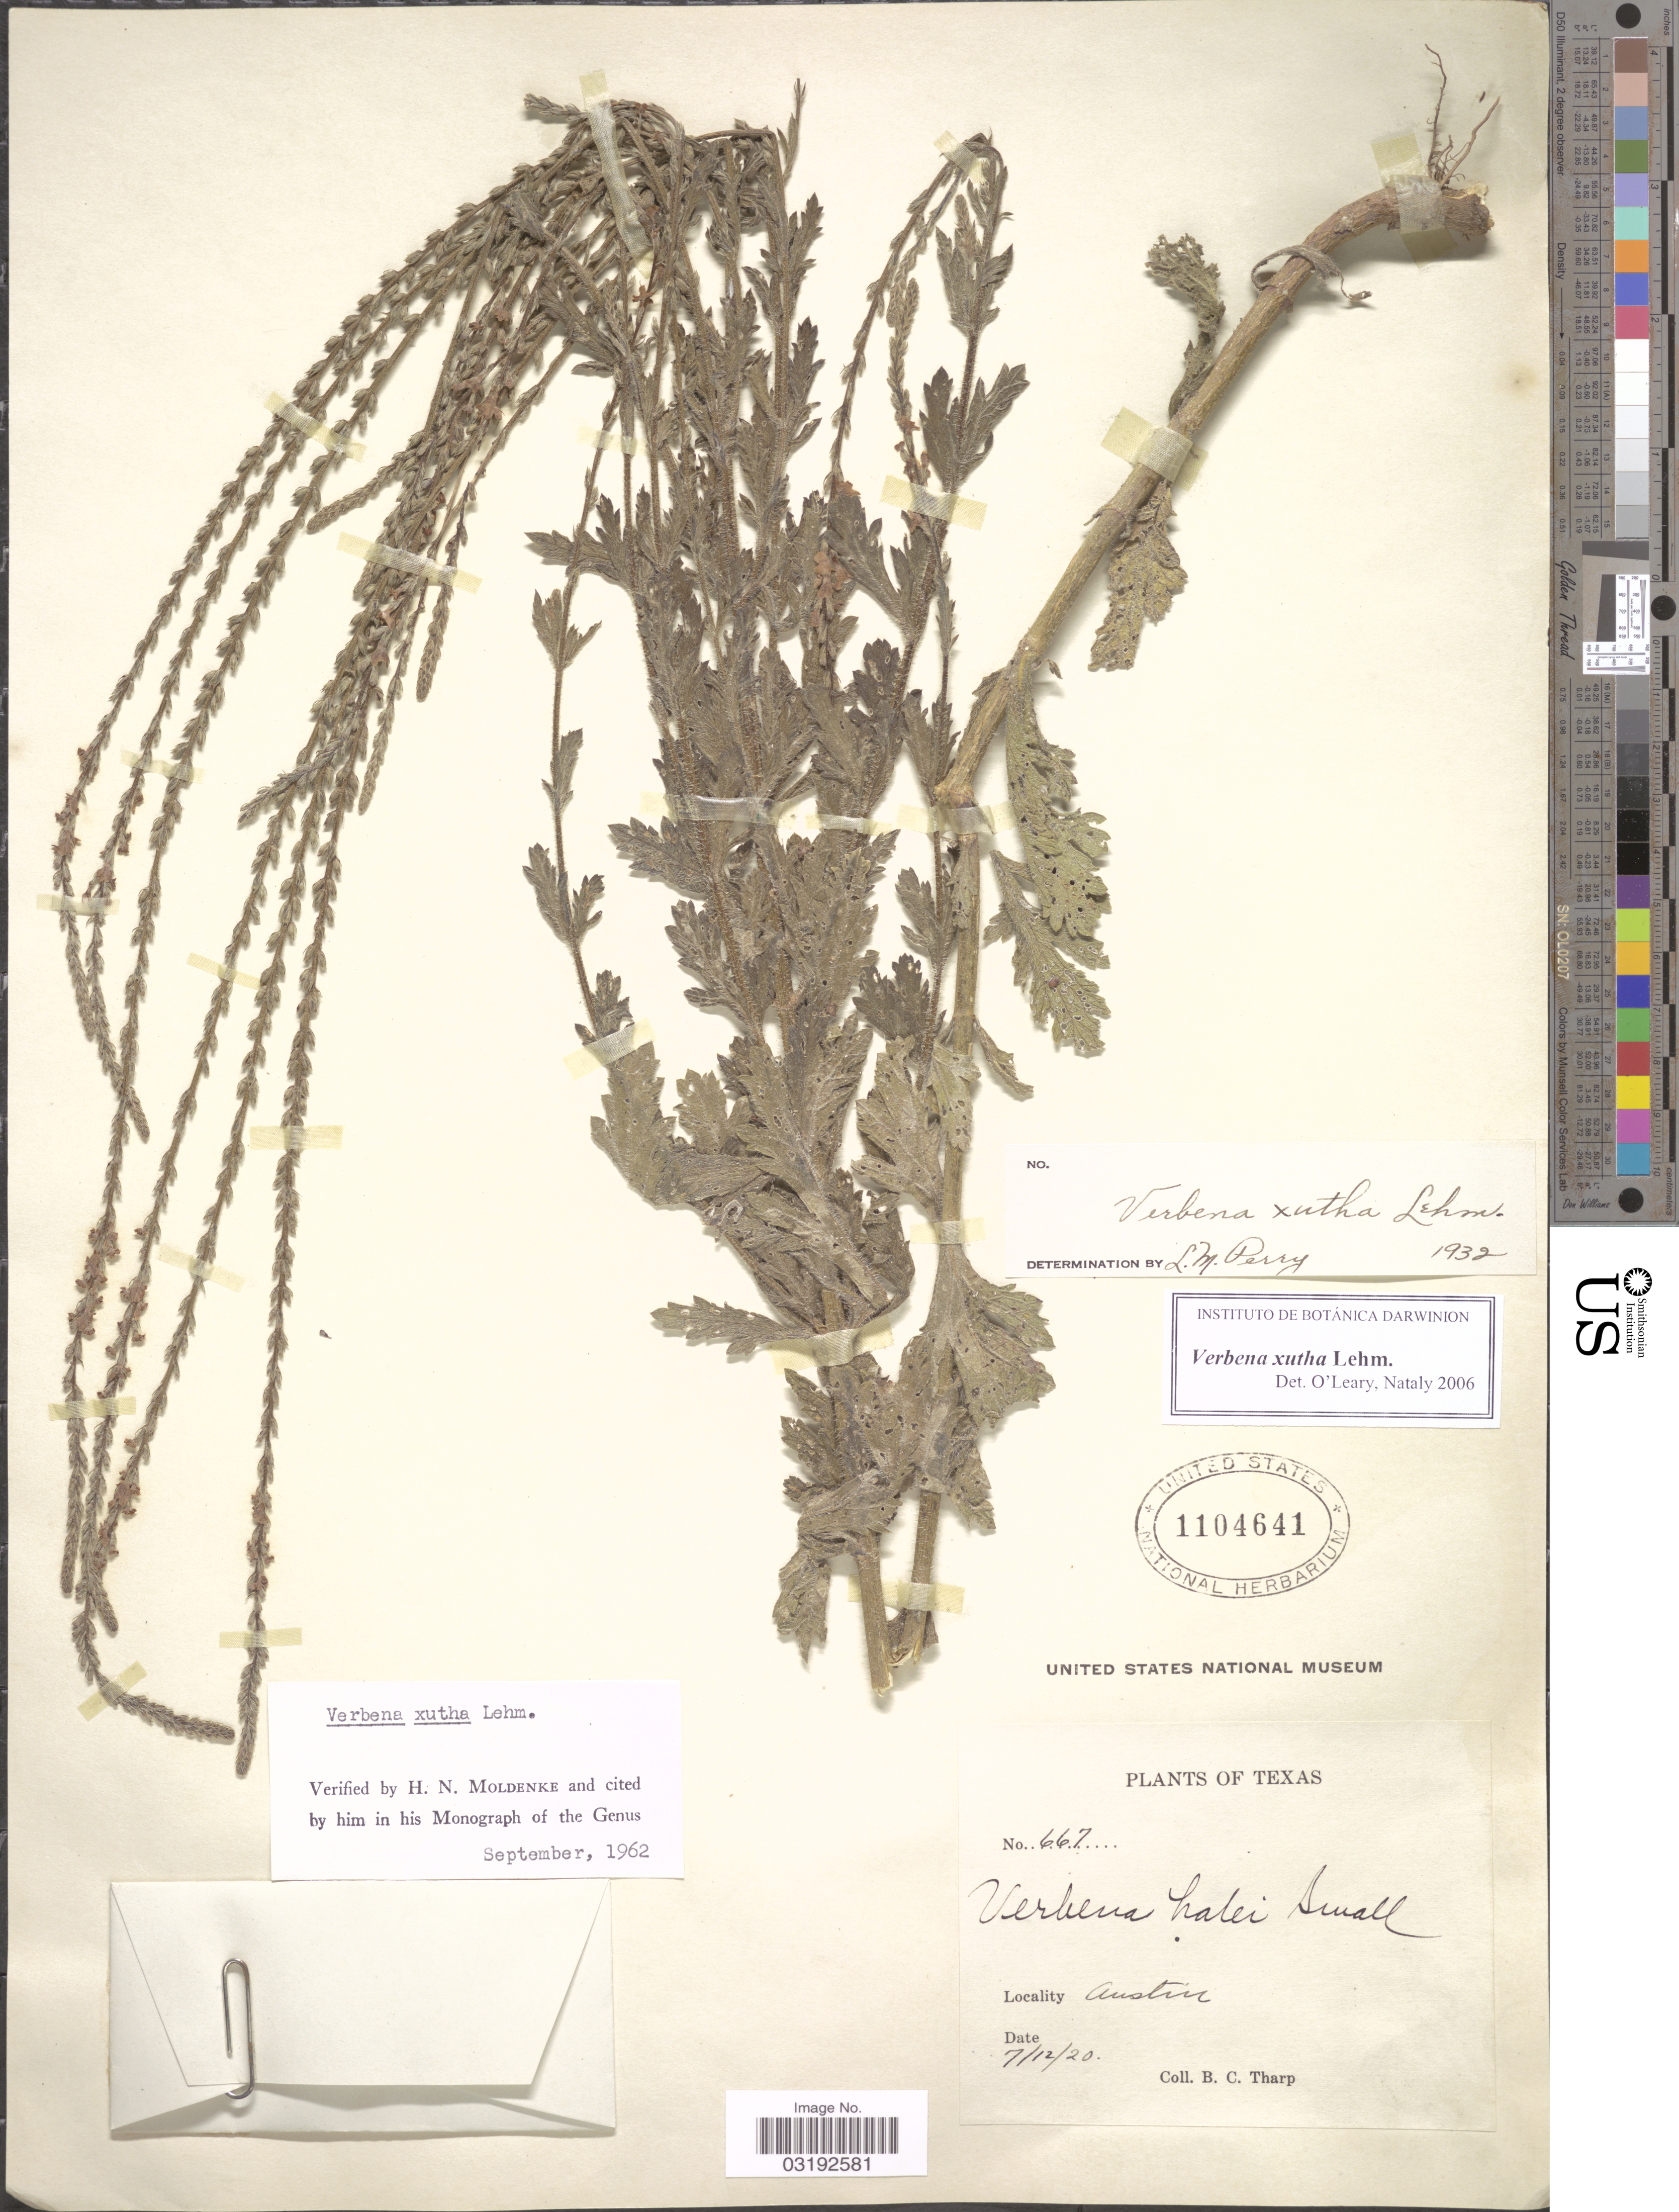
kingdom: Plantae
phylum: Tracheophyta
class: Magnoliopsida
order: Lamiales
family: Verbenaceae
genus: Verbena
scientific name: Verbena xutha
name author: Lehm.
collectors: B. C. Tharp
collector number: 667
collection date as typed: Transcribed d/m/y: 12/7/20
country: United States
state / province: Texas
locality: Austin.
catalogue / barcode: US 1104641